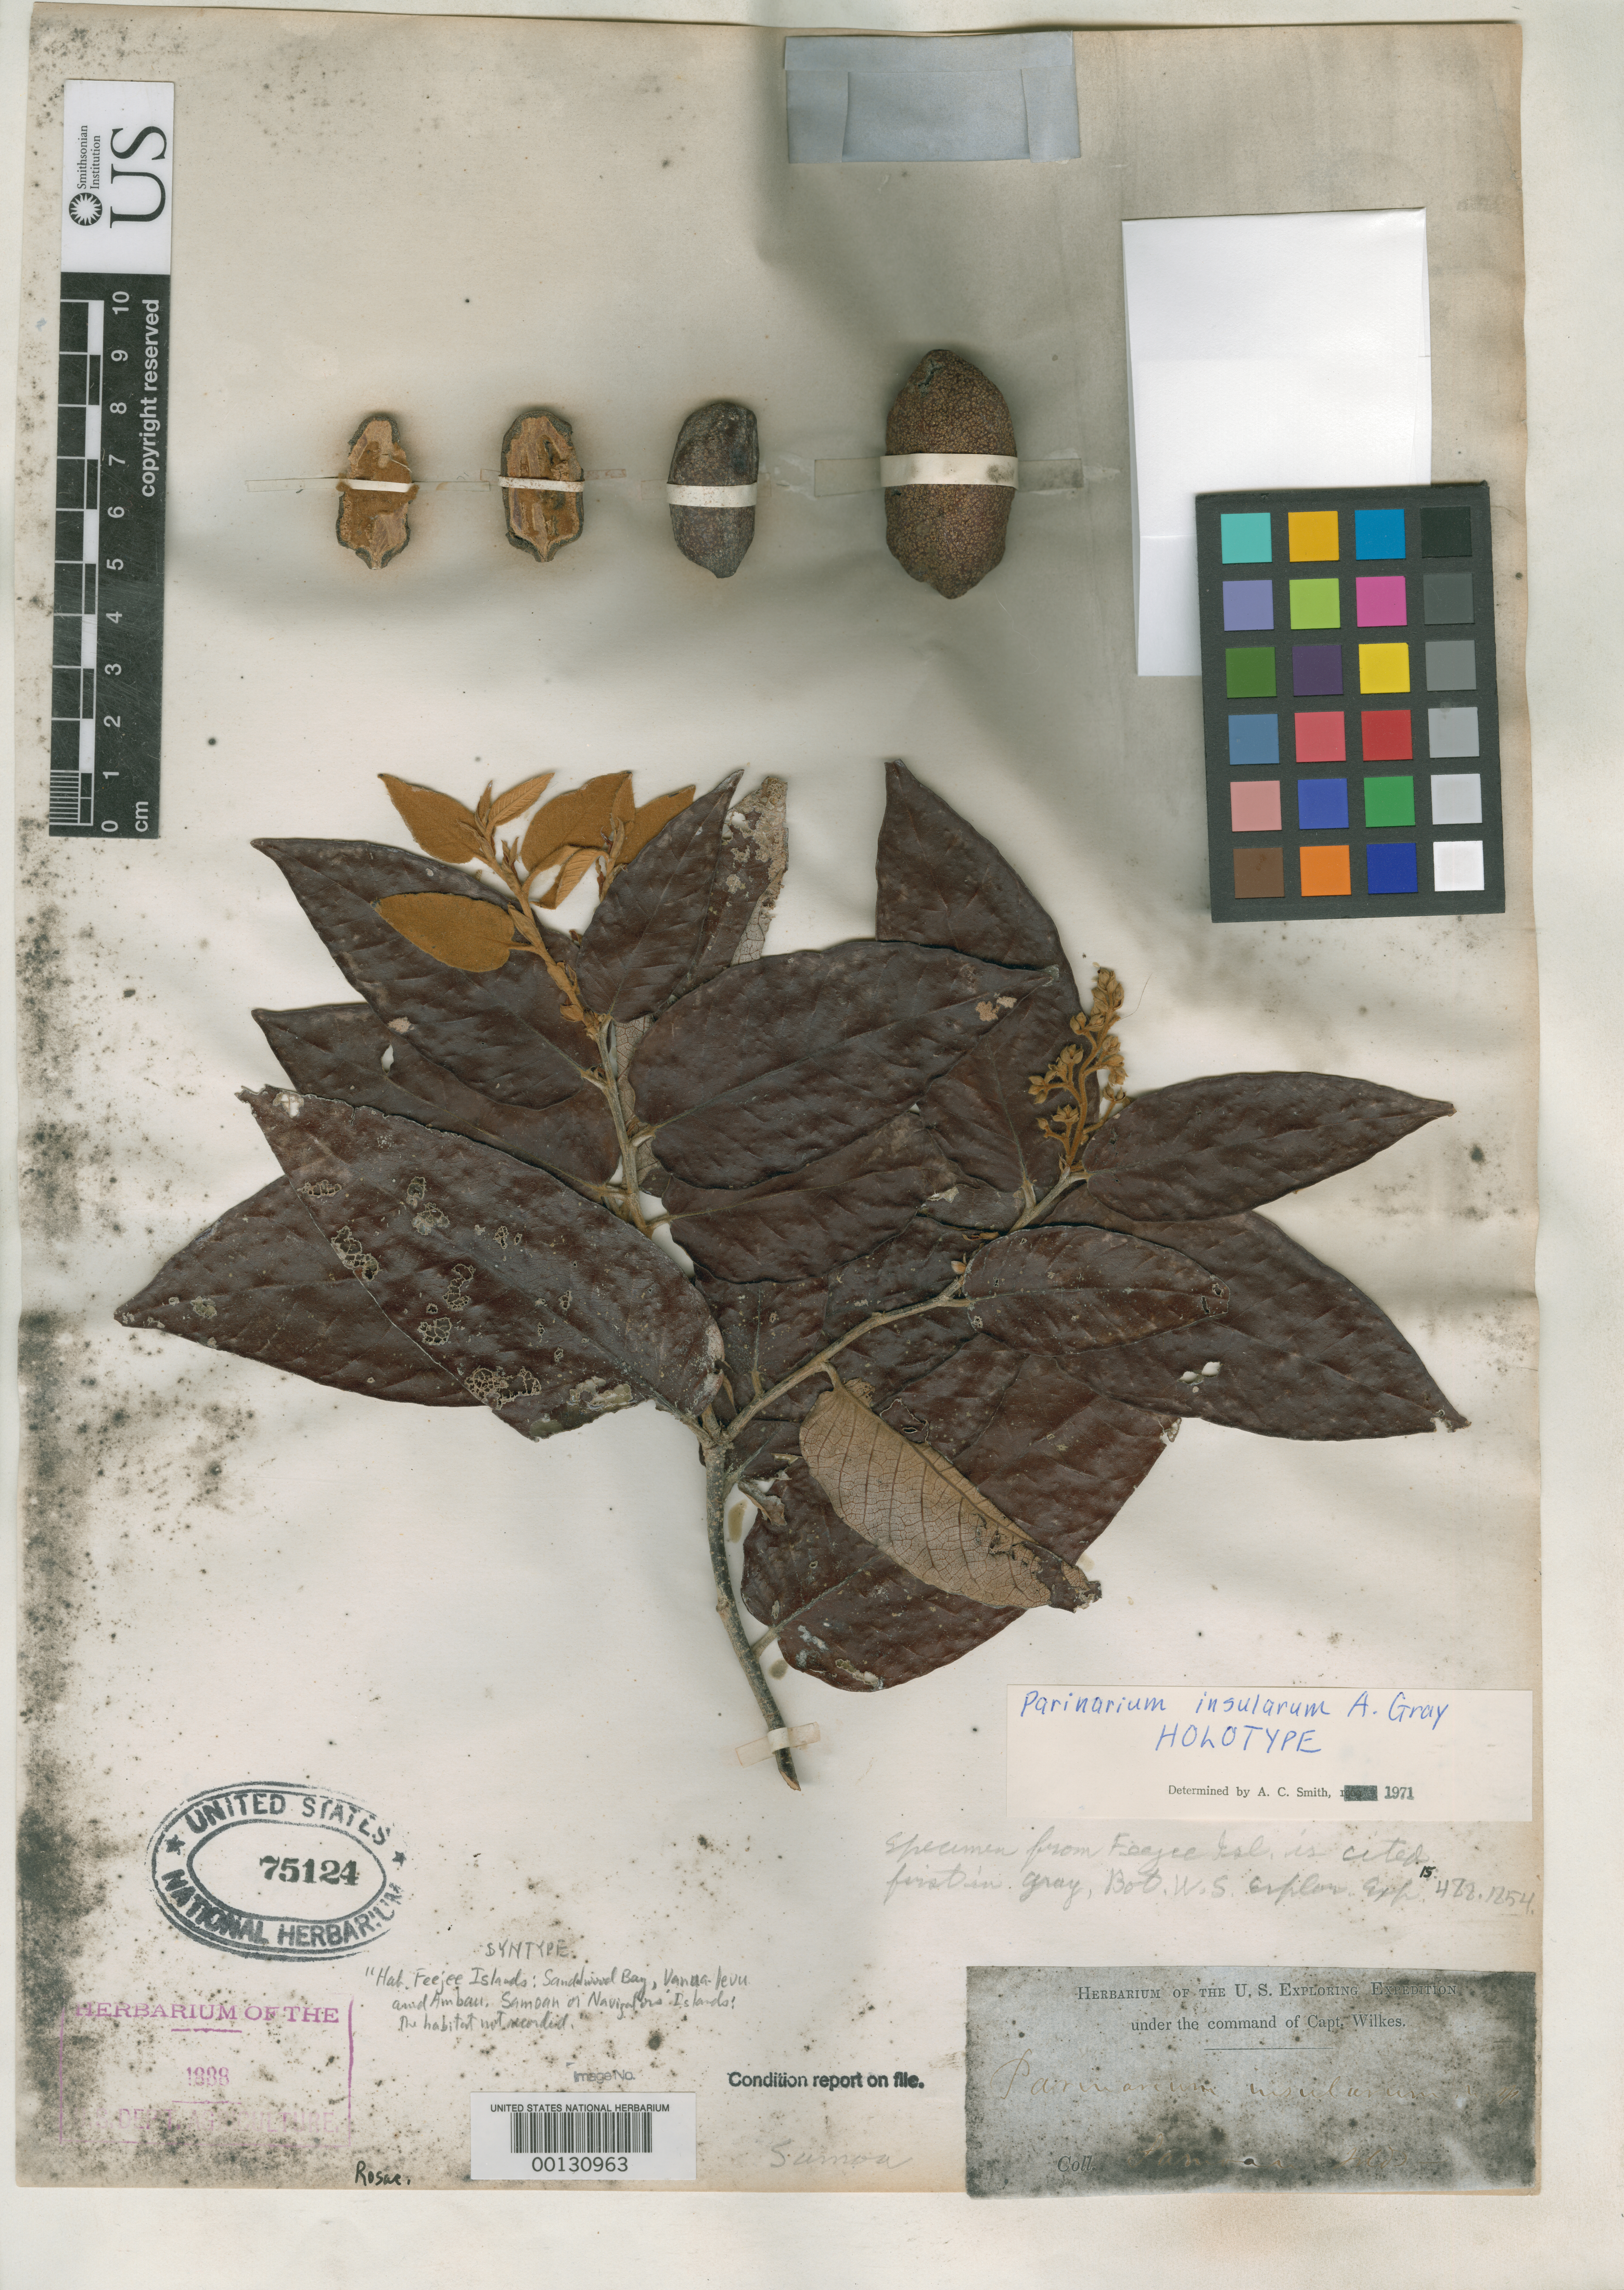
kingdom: Plantae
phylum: Tracheophyta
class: Magnoliopsida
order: Malpighiales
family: Chrysobalanaceae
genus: Parinari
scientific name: Parinari insularis A. Gray in Wilkes, as "insularum"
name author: A. Gray in Wilkes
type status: Syntype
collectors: W. Rich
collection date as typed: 1838 to -- --- 1842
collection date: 1838/1842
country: American Samoa / Samoa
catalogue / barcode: US 75124